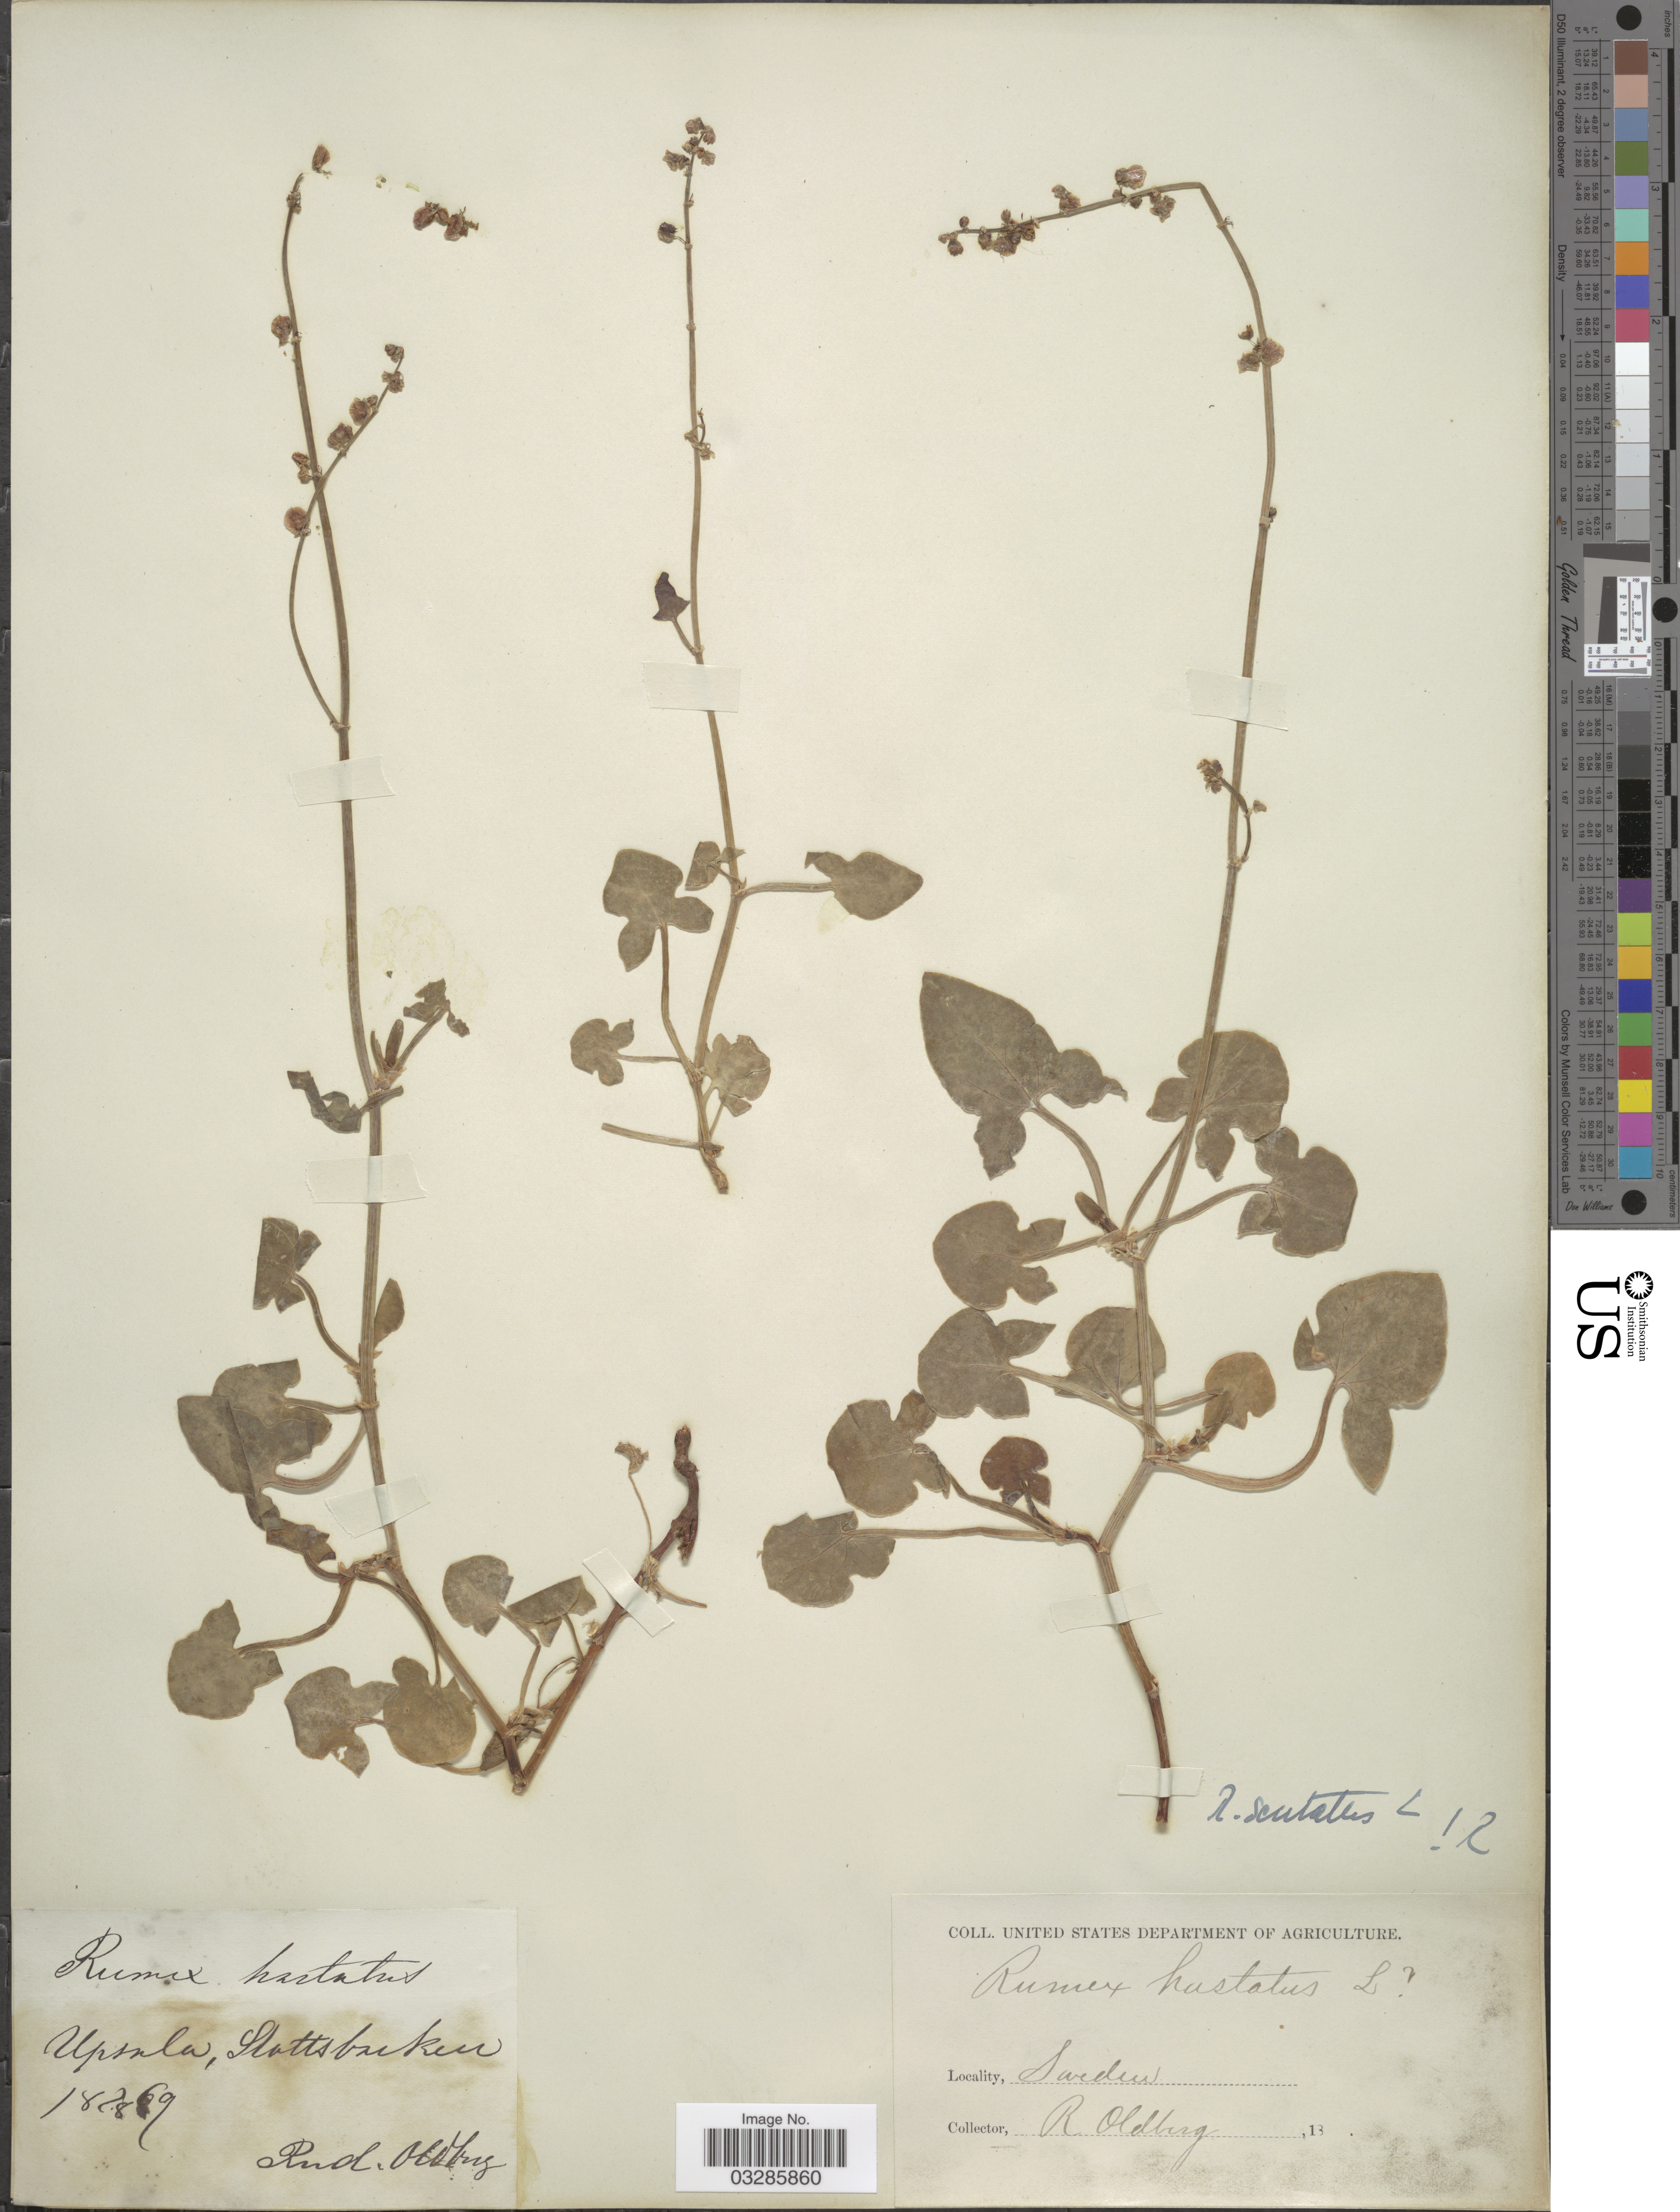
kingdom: Plantae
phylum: Tracheophyta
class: Magnoliopsida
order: Caryophyllales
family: Polygonaceae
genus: Rumex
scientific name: Rumex scutatus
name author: L.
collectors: R. Oldberg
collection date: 1869-08-02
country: Sweden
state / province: Uppsala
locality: Upsala, Stottsbacken.